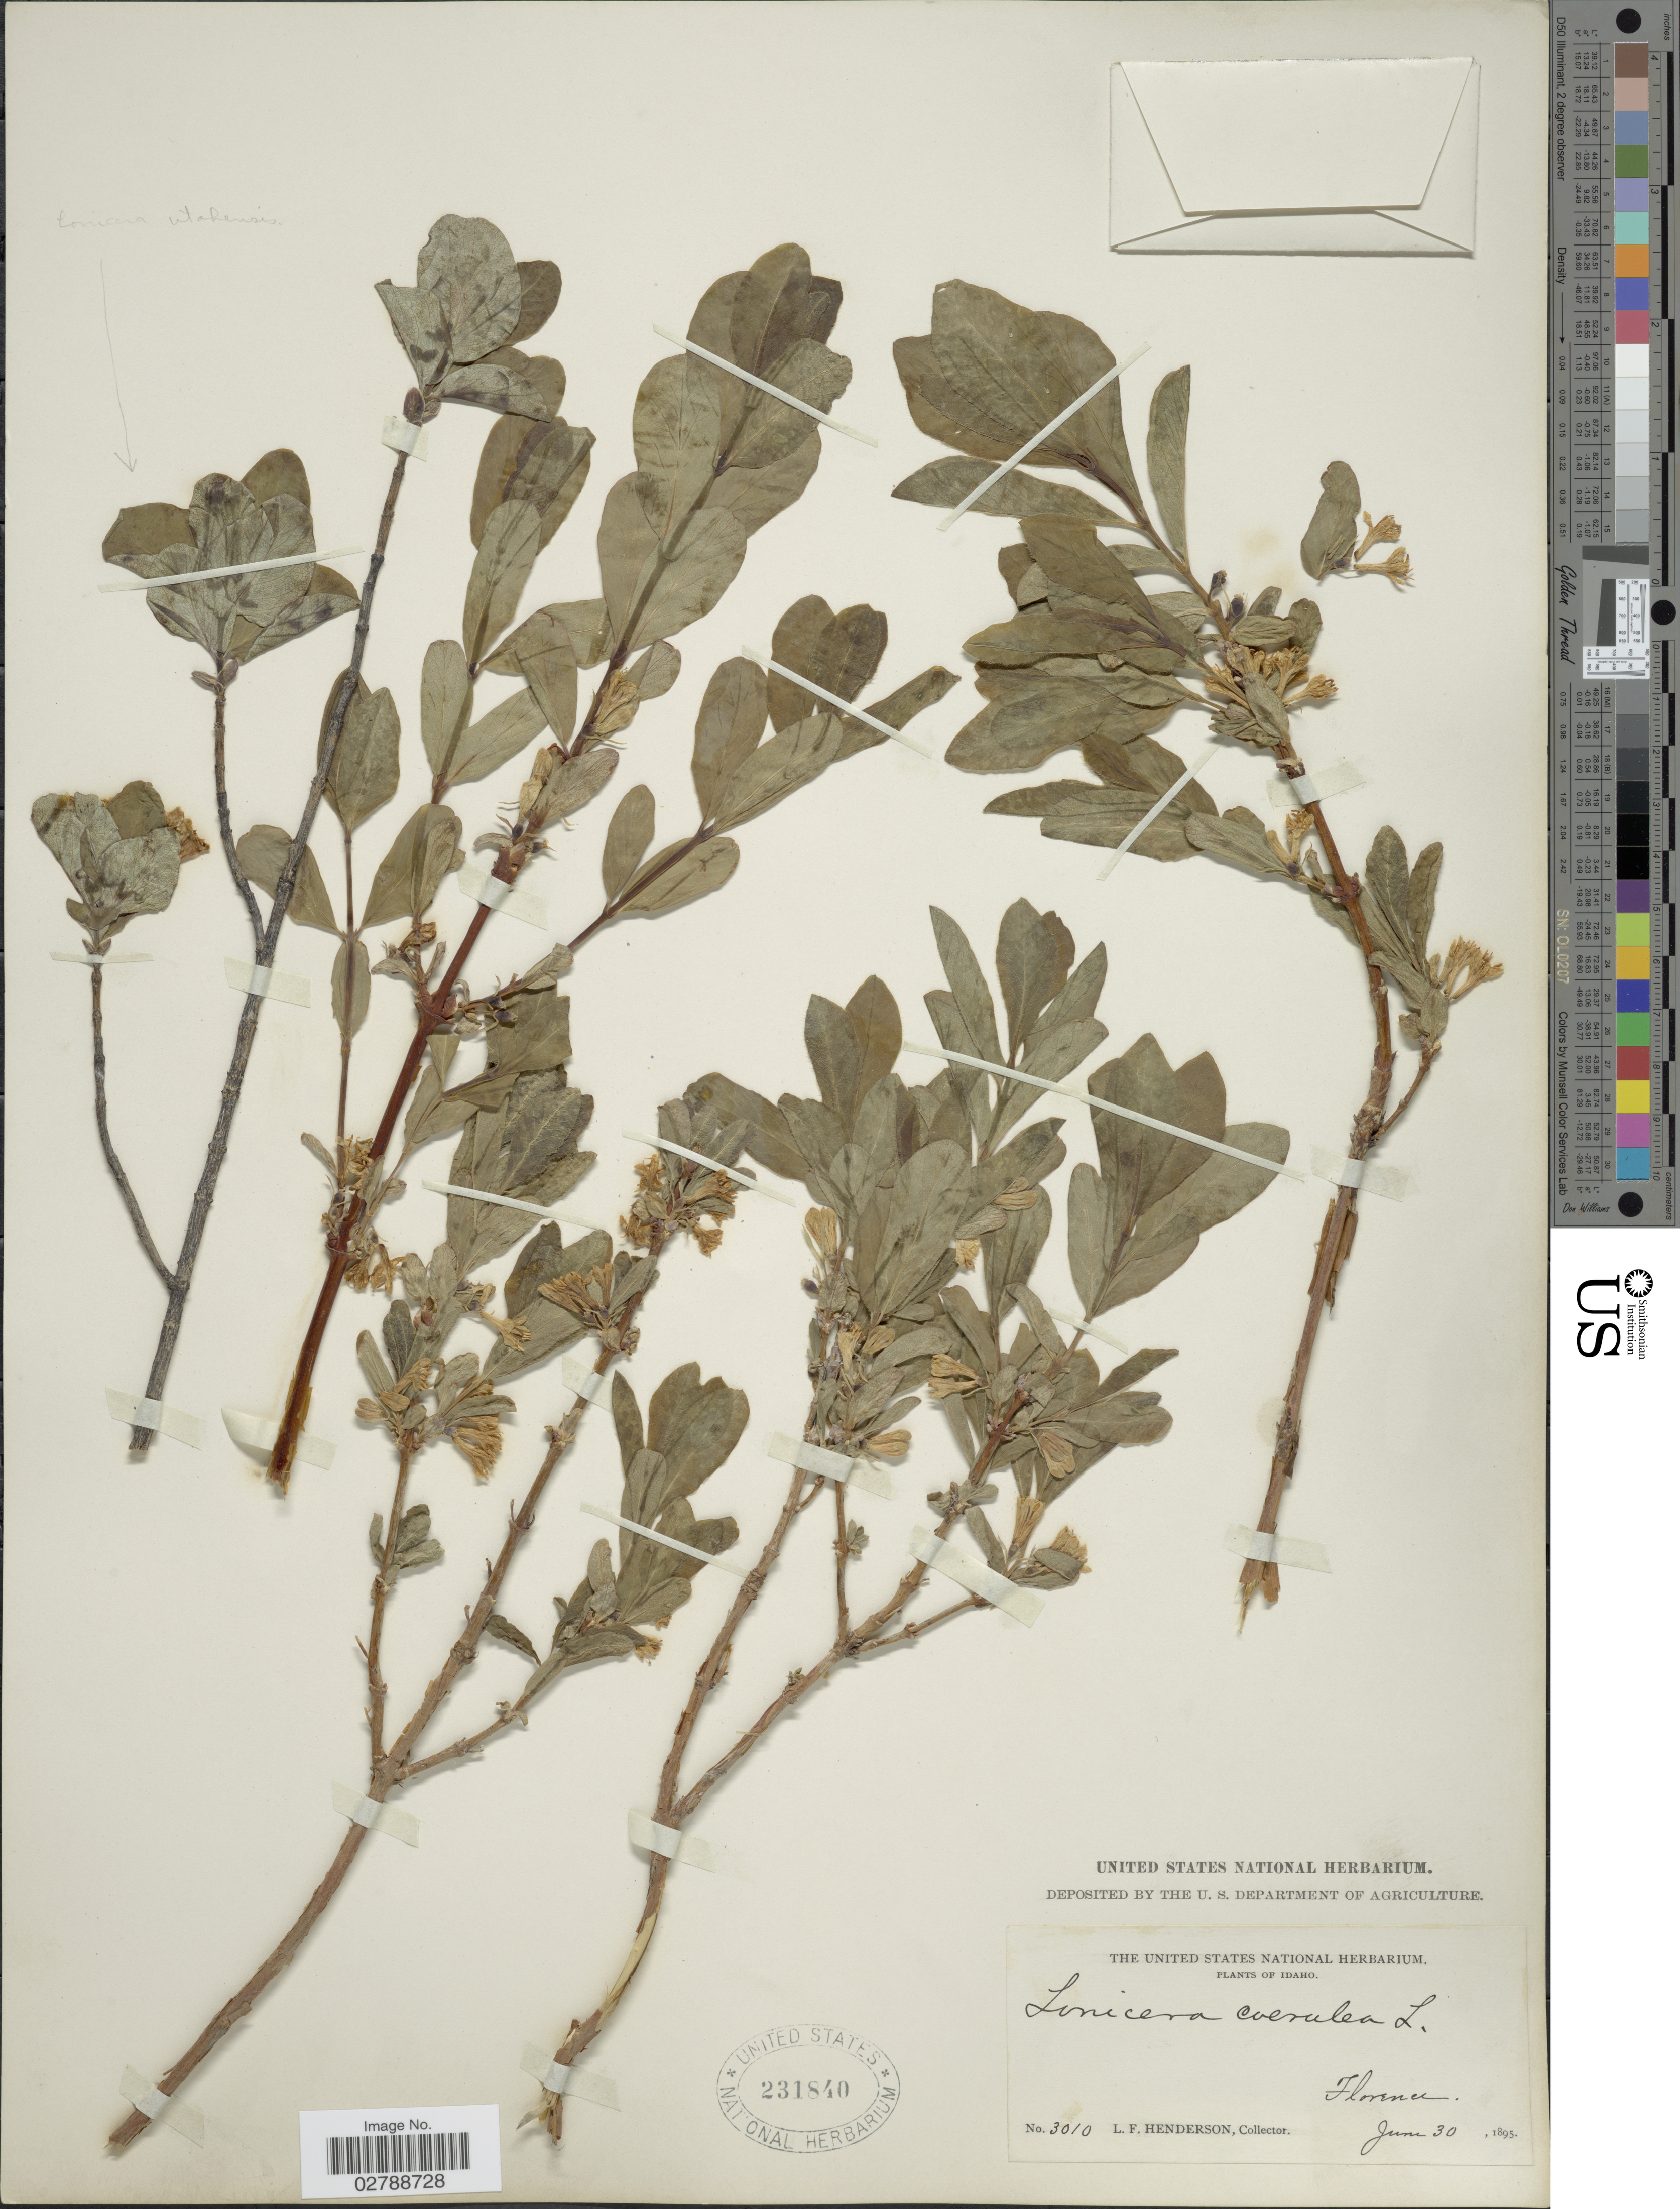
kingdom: Plantae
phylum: Tracheophyta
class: Magnoliopsida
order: Dipsacales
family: Caprifoliaceae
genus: Lonicera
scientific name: Lonicera caerulea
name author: L.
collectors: L. Henderson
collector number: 3010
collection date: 1895-06-30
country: United States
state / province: Idaho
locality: Florence.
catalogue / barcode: US 231840